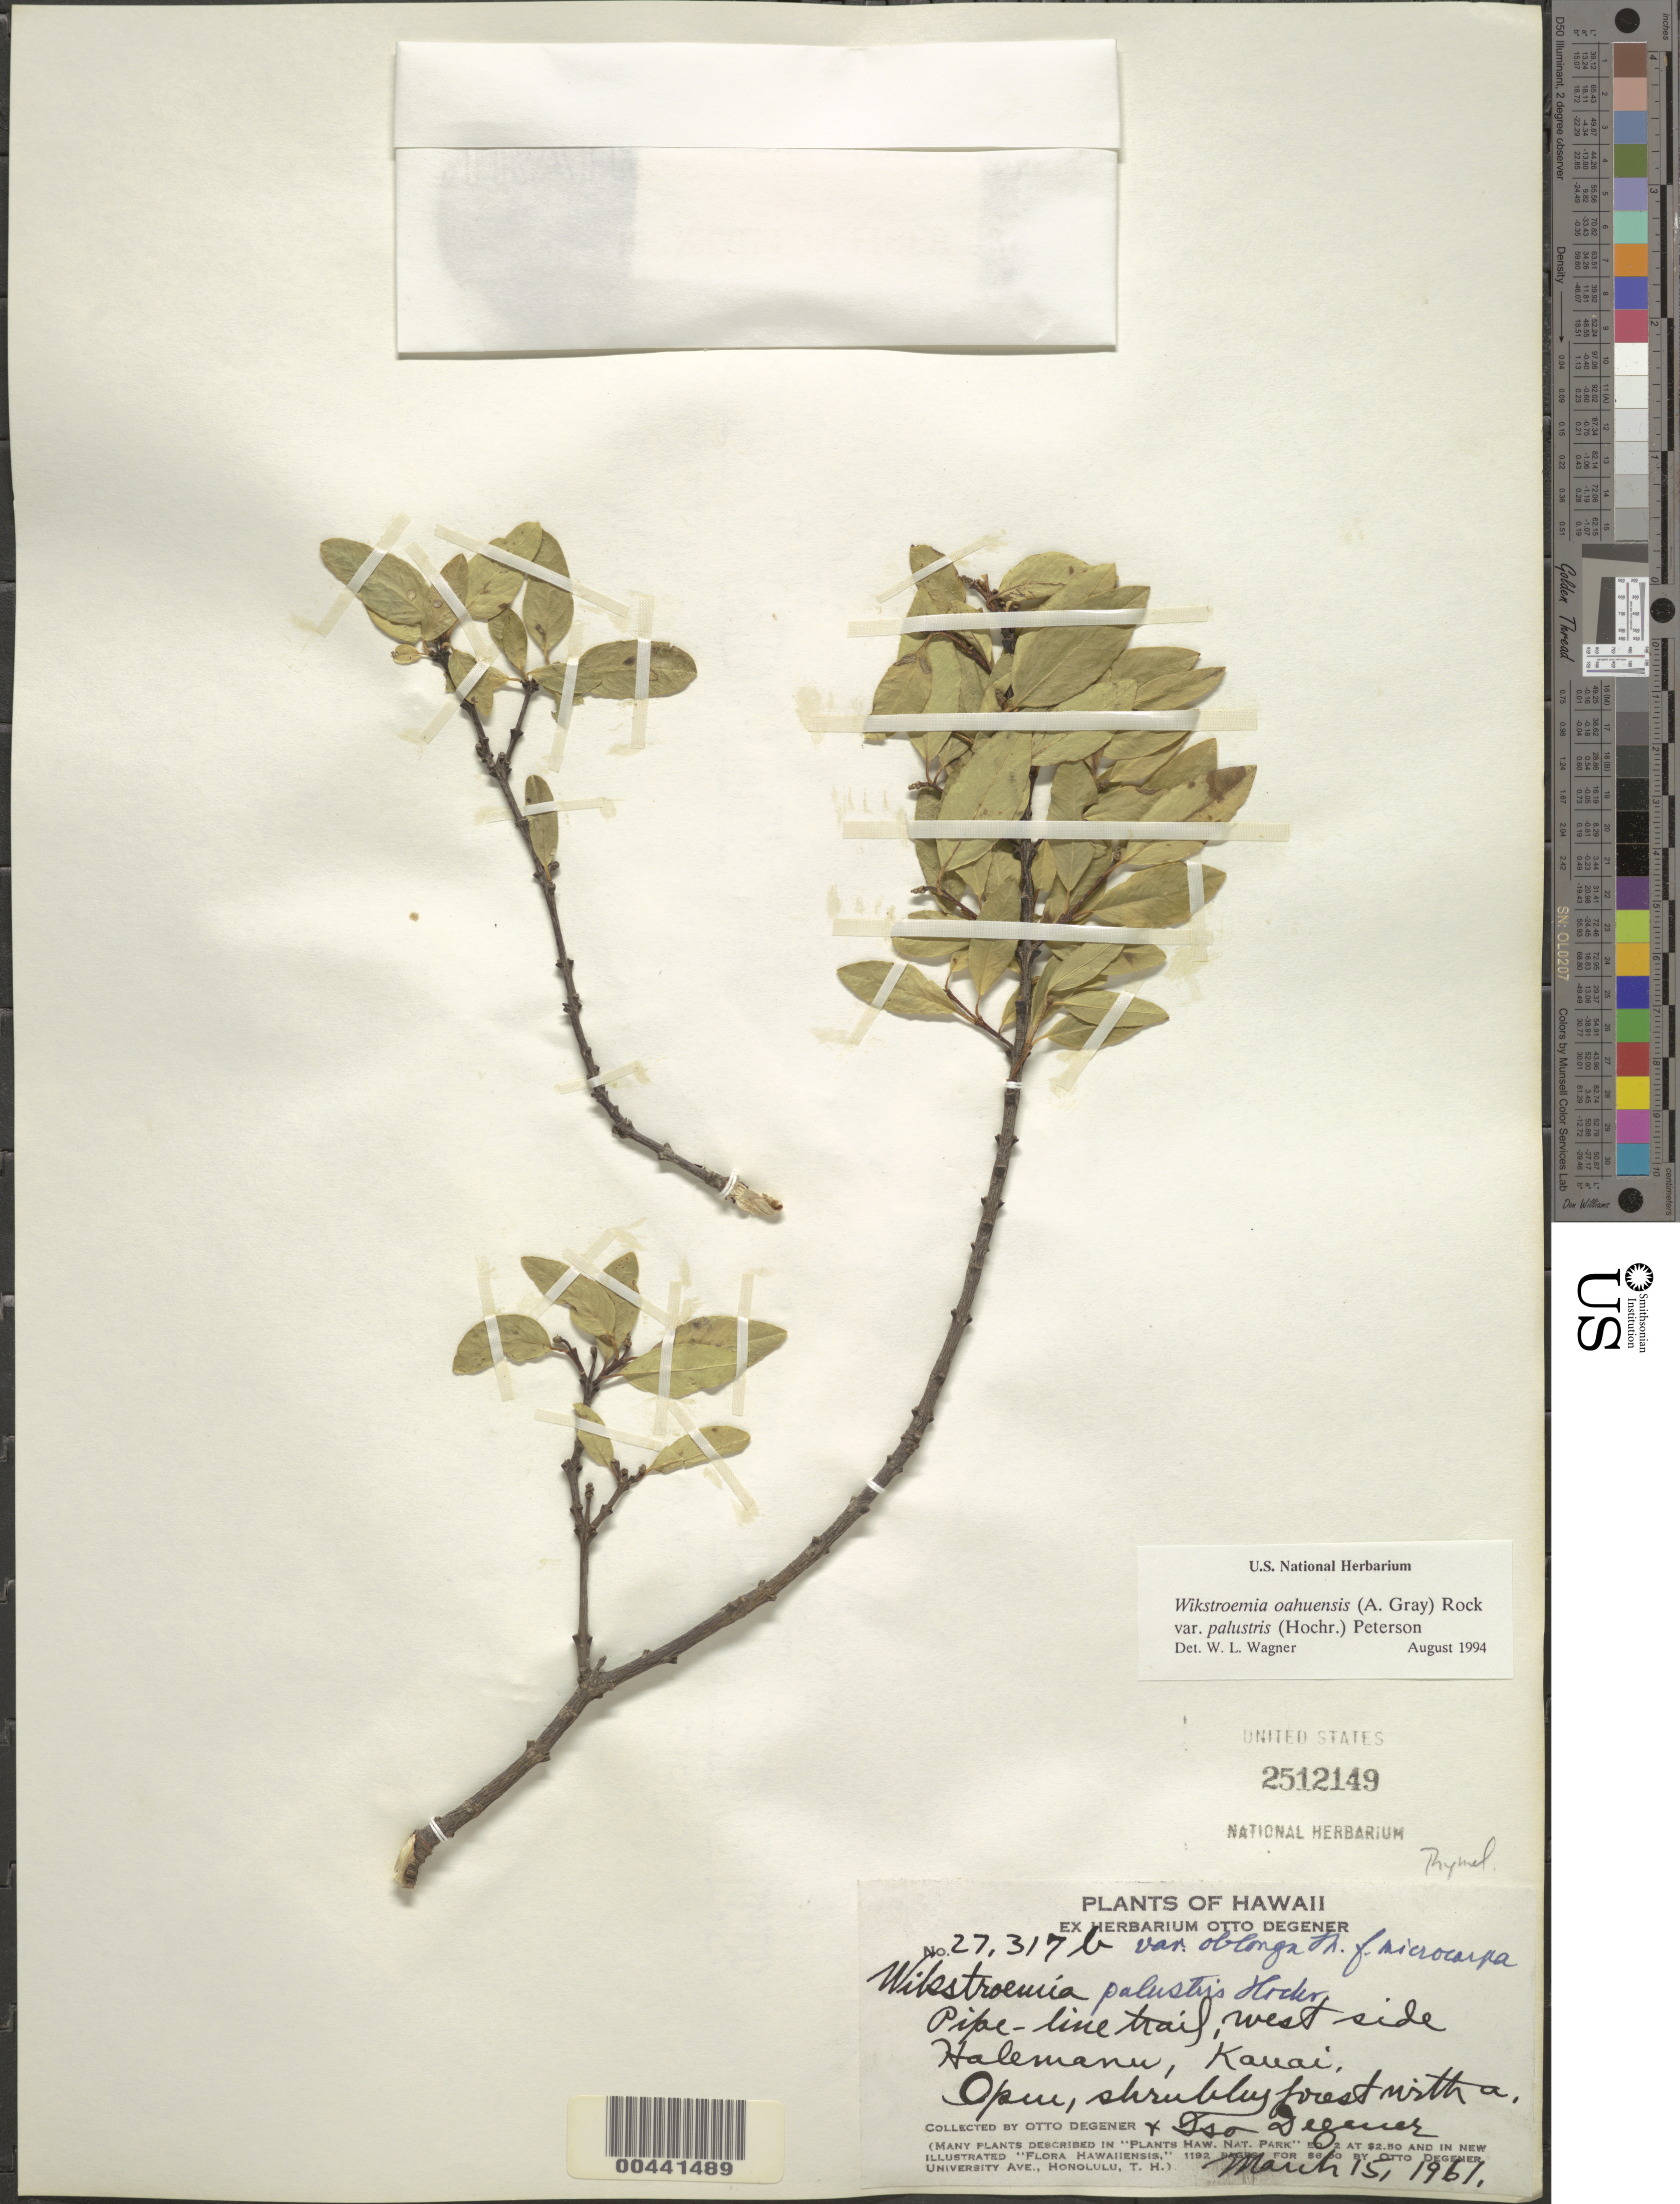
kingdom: Plantae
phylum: Tracheophyta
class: Magnoliopsida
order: Malvales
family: Thymelaeaceae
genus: Wikstroemia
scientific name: Wikstroemia oahuensis var. palustris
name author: (Hochr.) B. Peterson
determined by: Wagner, W. L., (BOT), Smithsonian Institution - National Museum of Natural History (UNITED STATES)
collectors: O. Degener & I. Degener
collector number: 27317b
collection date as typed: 15 Mar 1961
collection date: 1961-03-15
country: United States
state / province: Hawaii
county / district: Kauai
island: Kaua'i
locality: Pipe-line Trail, W side of Halemanu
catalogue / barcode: US 2512149